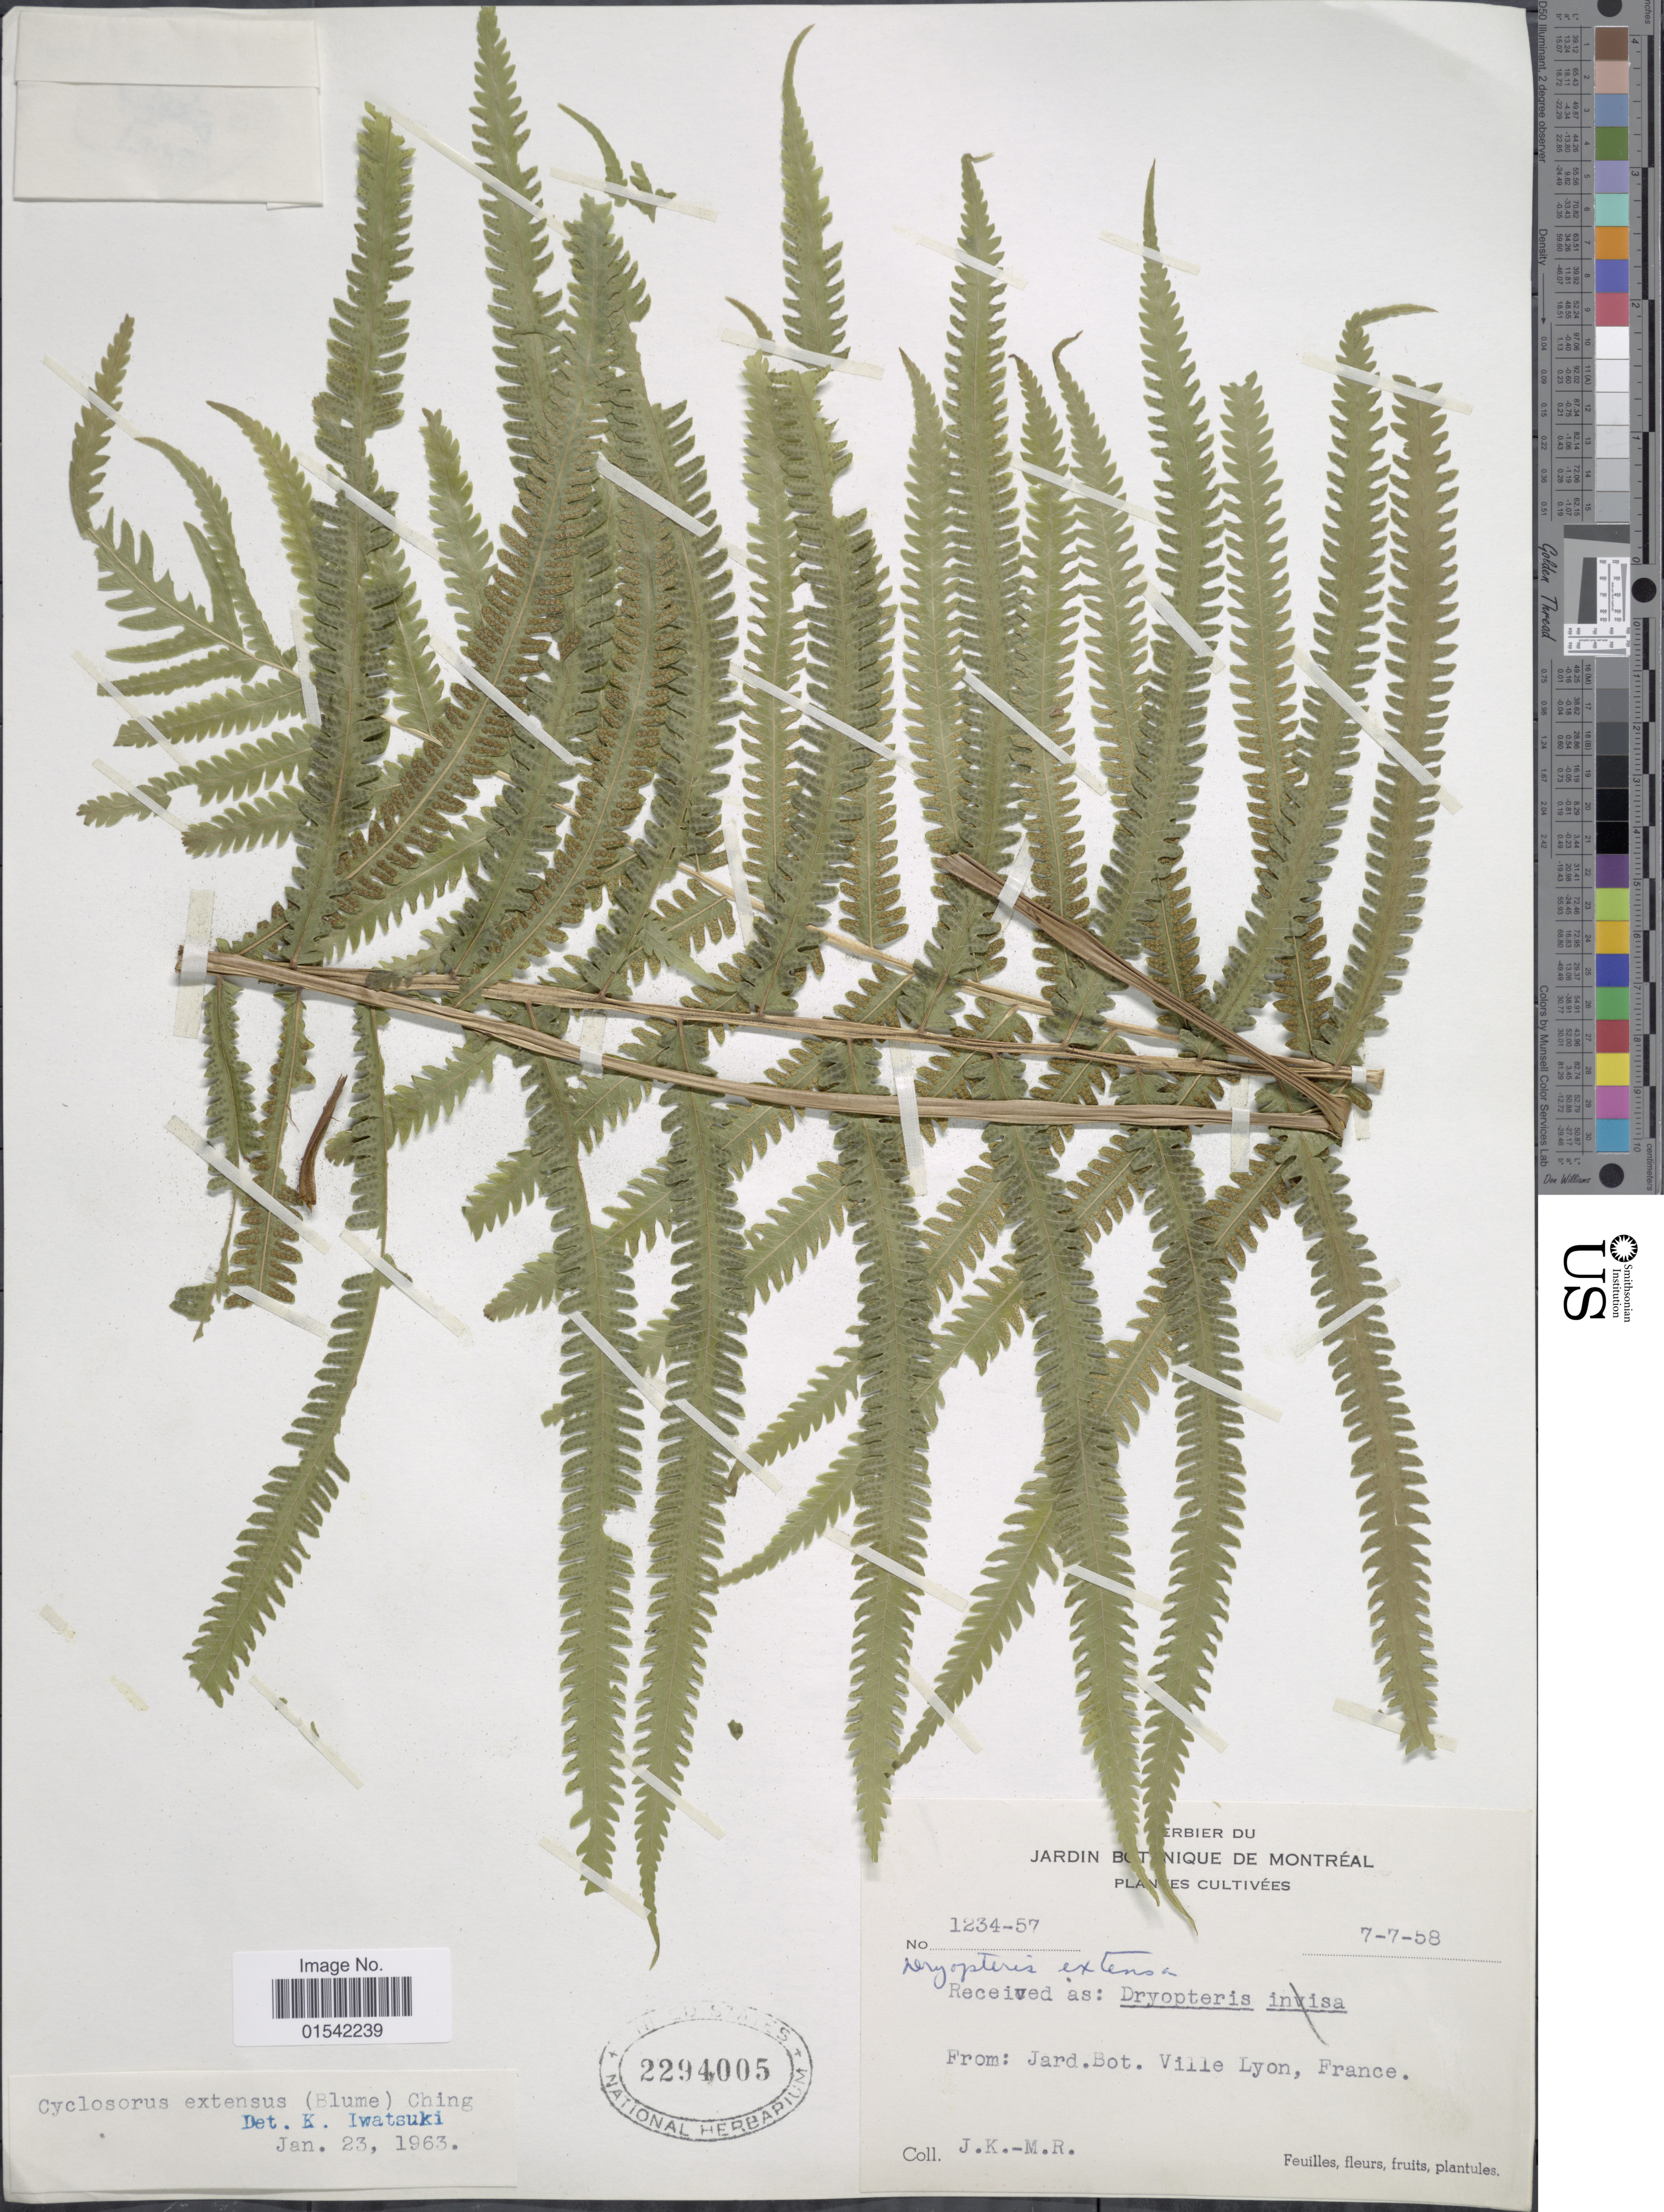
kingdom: Plantae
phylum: Tracheophyta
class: Polypodiopsida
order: Polypodiales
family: Thelypteridaceae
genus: Cyclosorus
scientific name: Cyclosorus opulentus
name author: (Kaulf.) Nakaike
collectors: J. K. & M. R.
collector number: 1234-57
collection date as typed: Transcribed d/m/y: 7/7/58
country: France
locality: Jard. Bot. Ville Lyon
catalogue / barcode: US 2294005